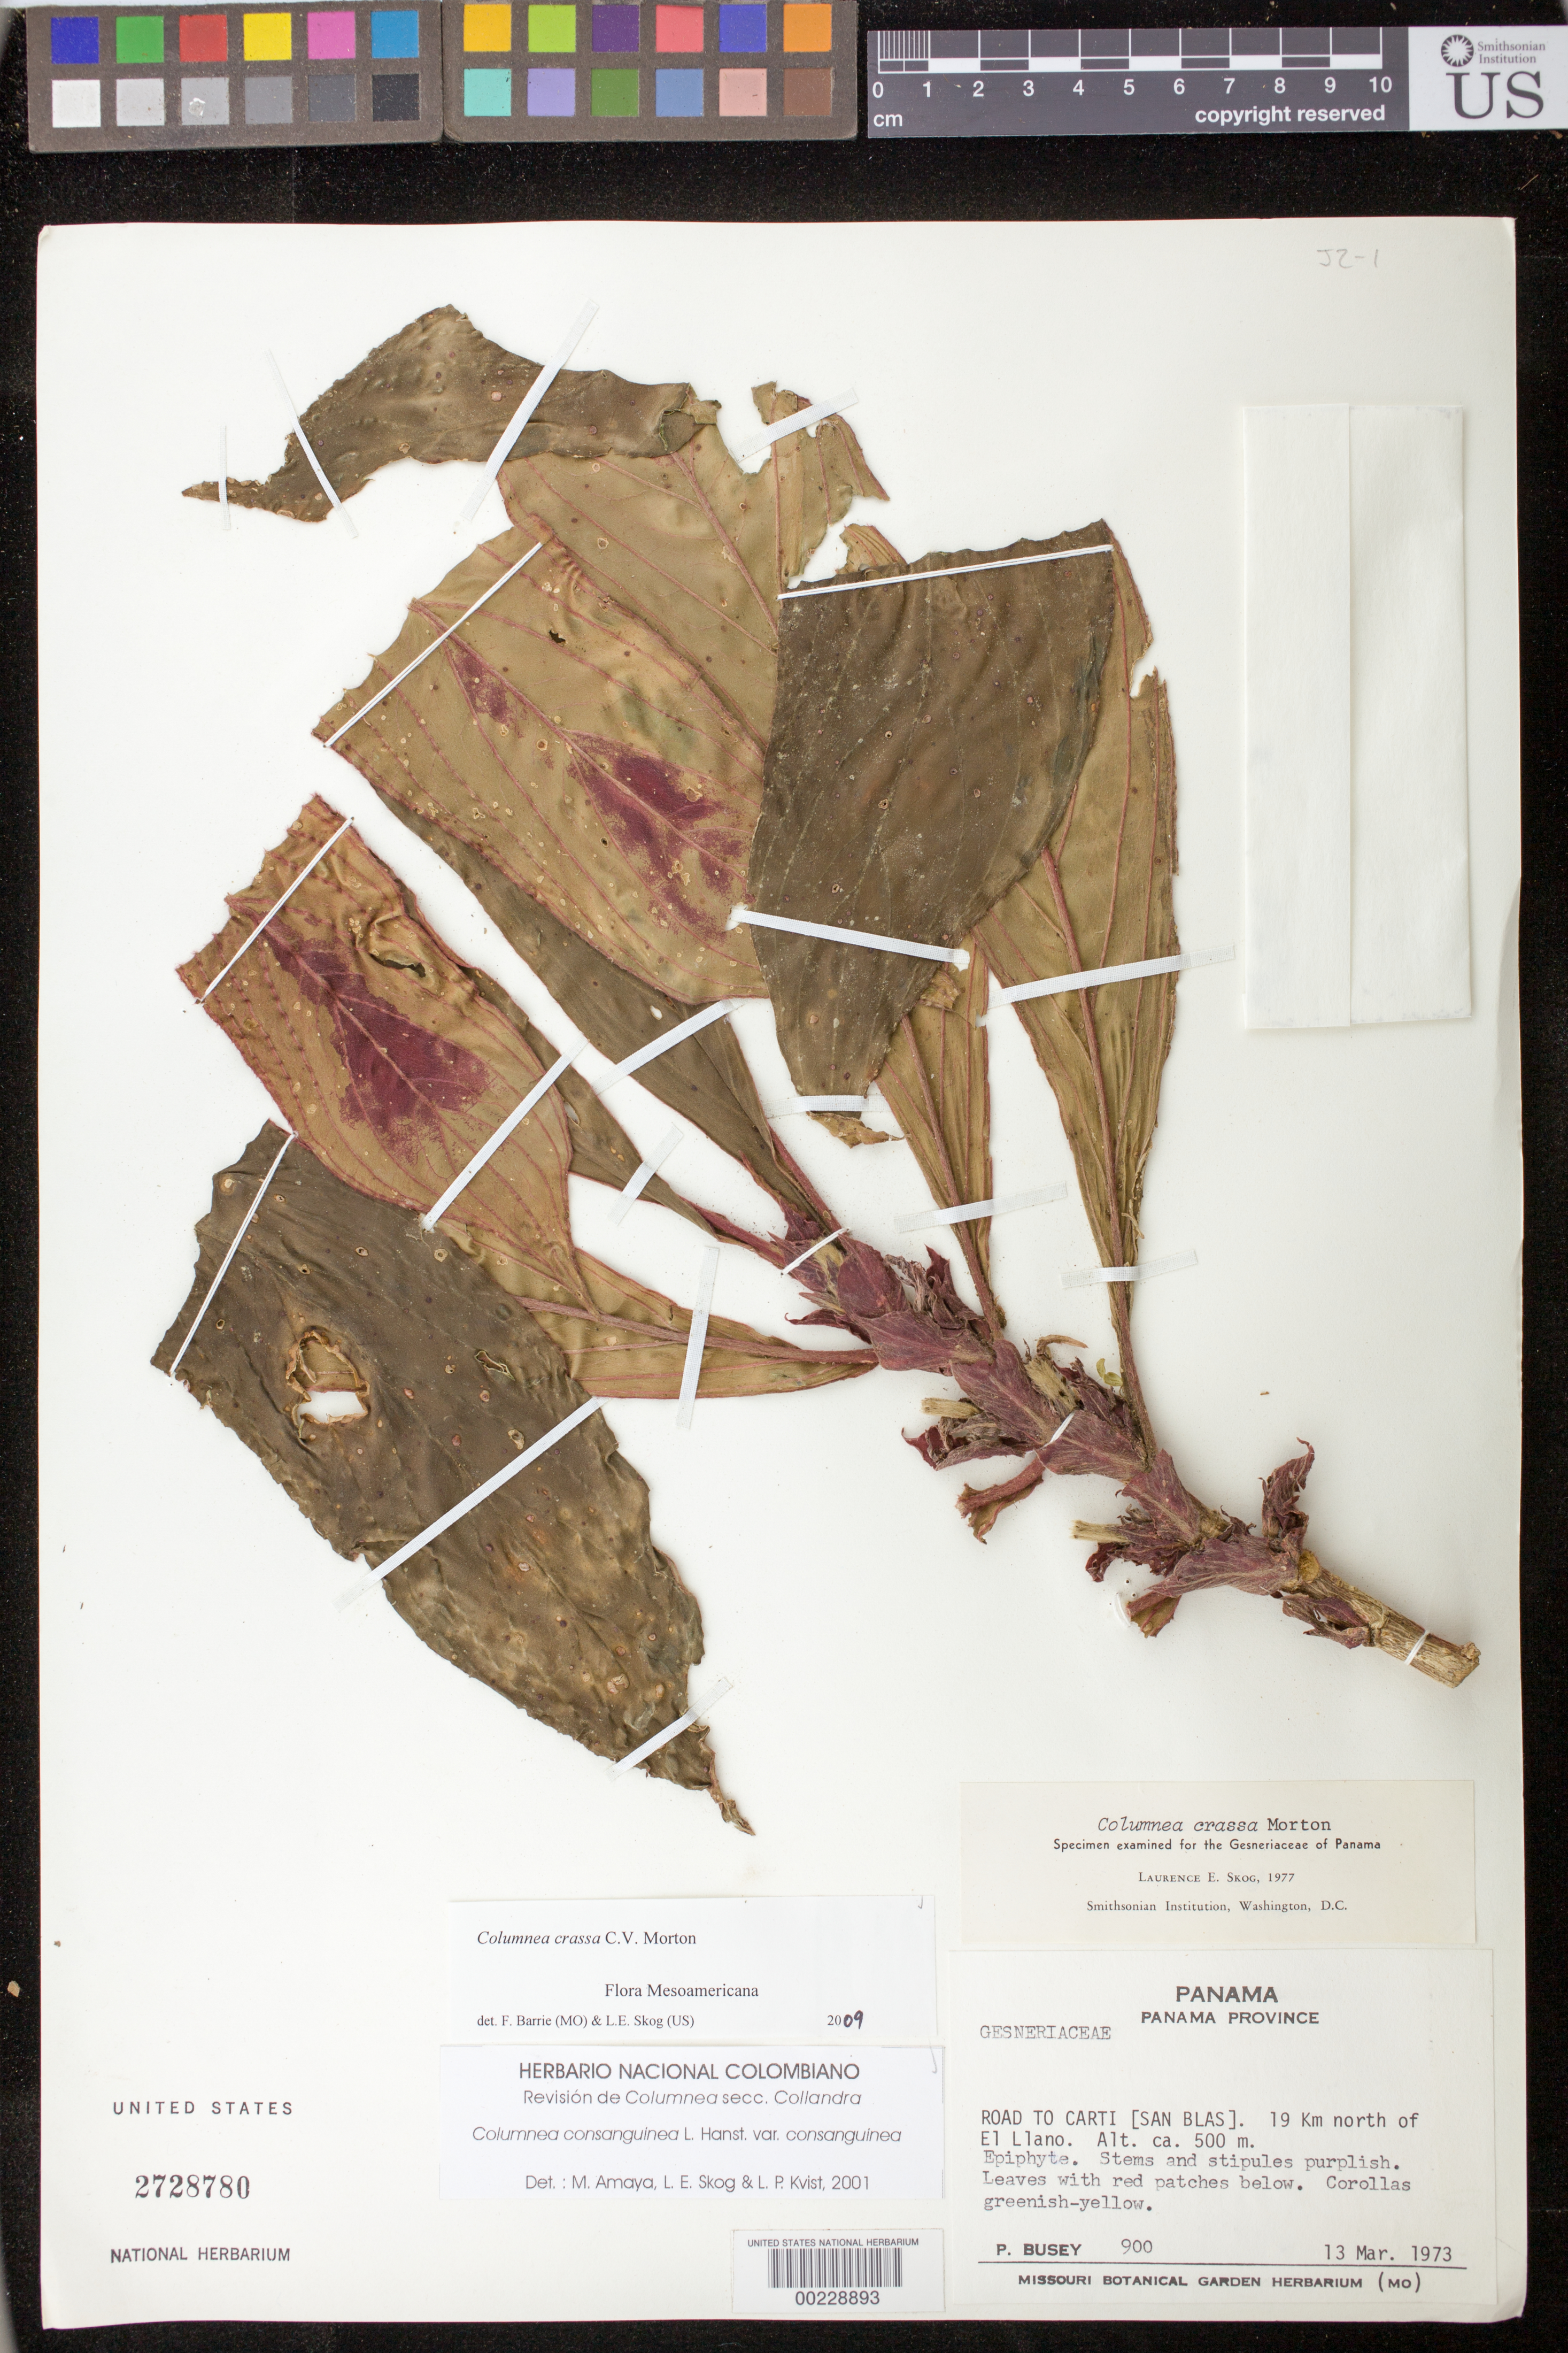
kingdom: Plantae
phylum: Tracheophyta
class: Magnoliopsida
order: Lamiales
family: Gesneriaceae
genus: Columnea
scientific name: Columnea crassa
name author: C.V. Morton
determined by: Barrie, F. R.; Skog, Laurence E.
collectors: P. Busey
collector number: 900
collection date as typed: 13 Mar 1973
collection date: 1973-03-13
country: Panama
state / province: Panamá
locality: Road to Carti [San Blas], 19 km N of El Llano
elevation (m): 500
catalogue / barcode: US 2728780